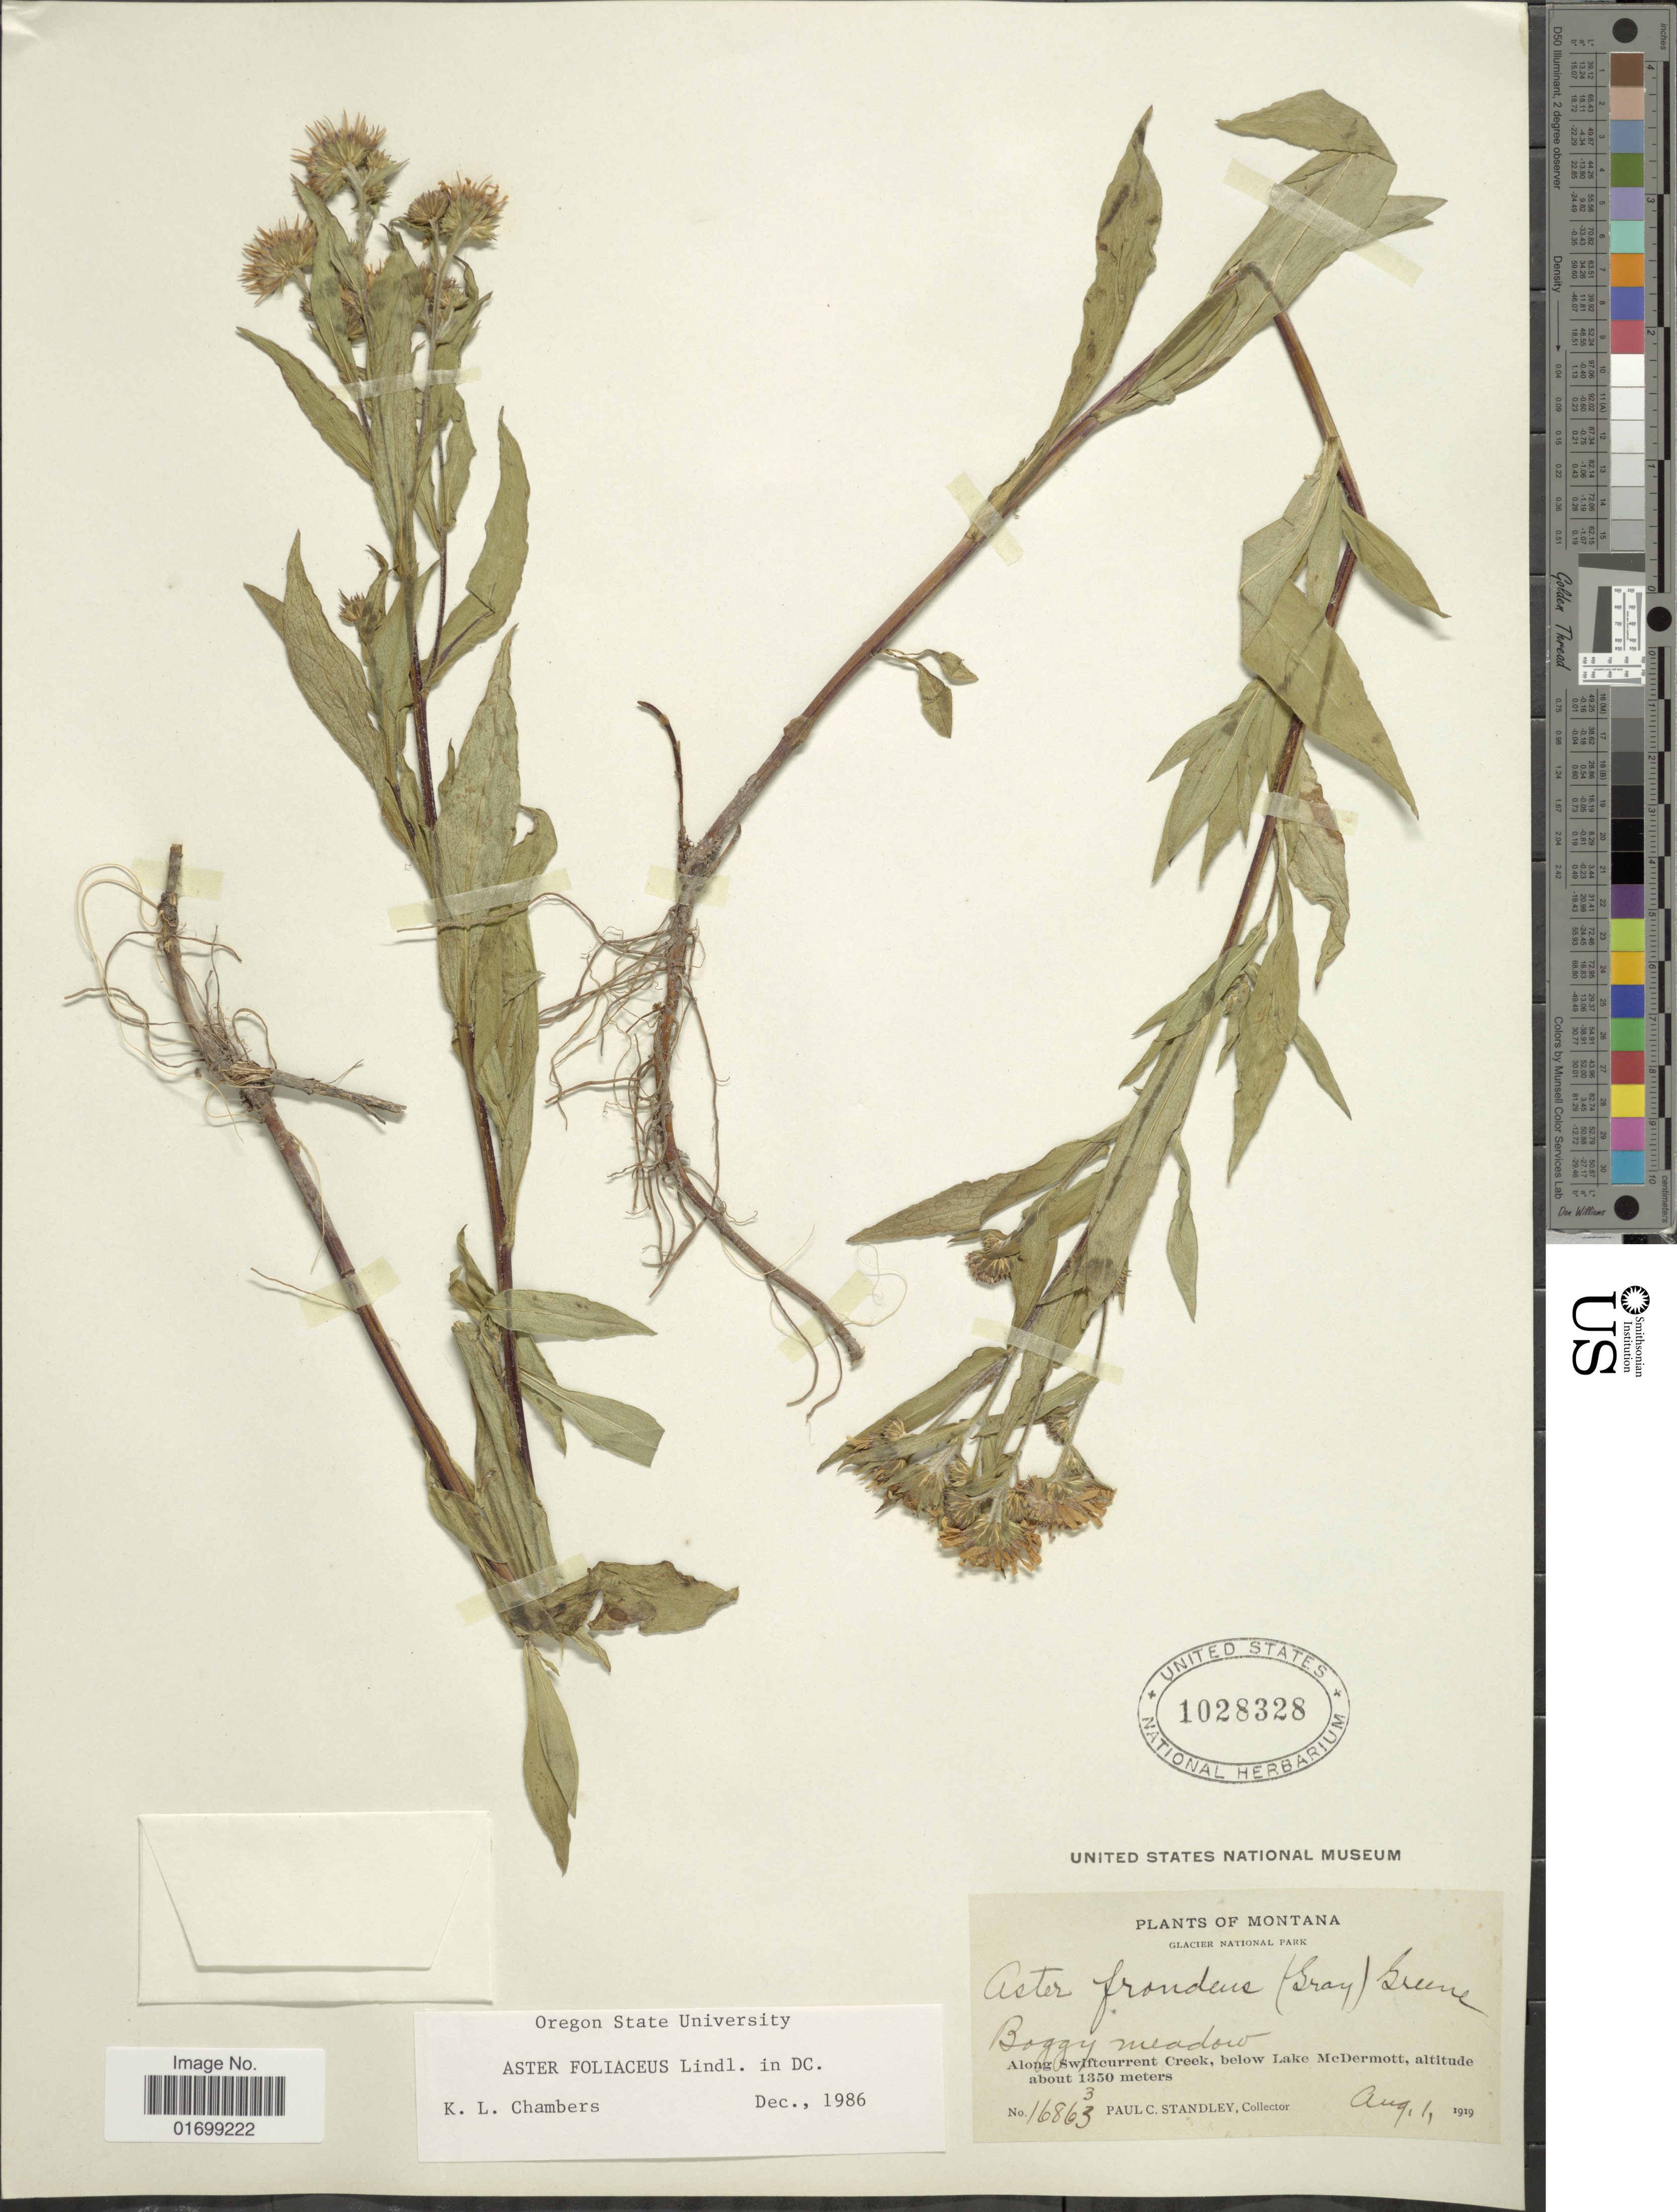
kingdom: Plantae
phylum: Tracheophyta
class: Magnoliopsida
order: Asterales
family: Asteraceae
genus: Symphyotrichum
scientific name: Symphyotrichum foliaceum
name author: (Lindl. ex DC.) G.L. Nesom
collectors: P. C. Standley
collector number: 16863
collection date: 1919-08-01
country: United States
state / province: Montana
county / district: Glacier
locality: Glacier National Park, boggy meadow, along Swiftcurrent Creek, below Lake McDermott.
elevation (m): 1350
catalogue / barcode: US 1028328